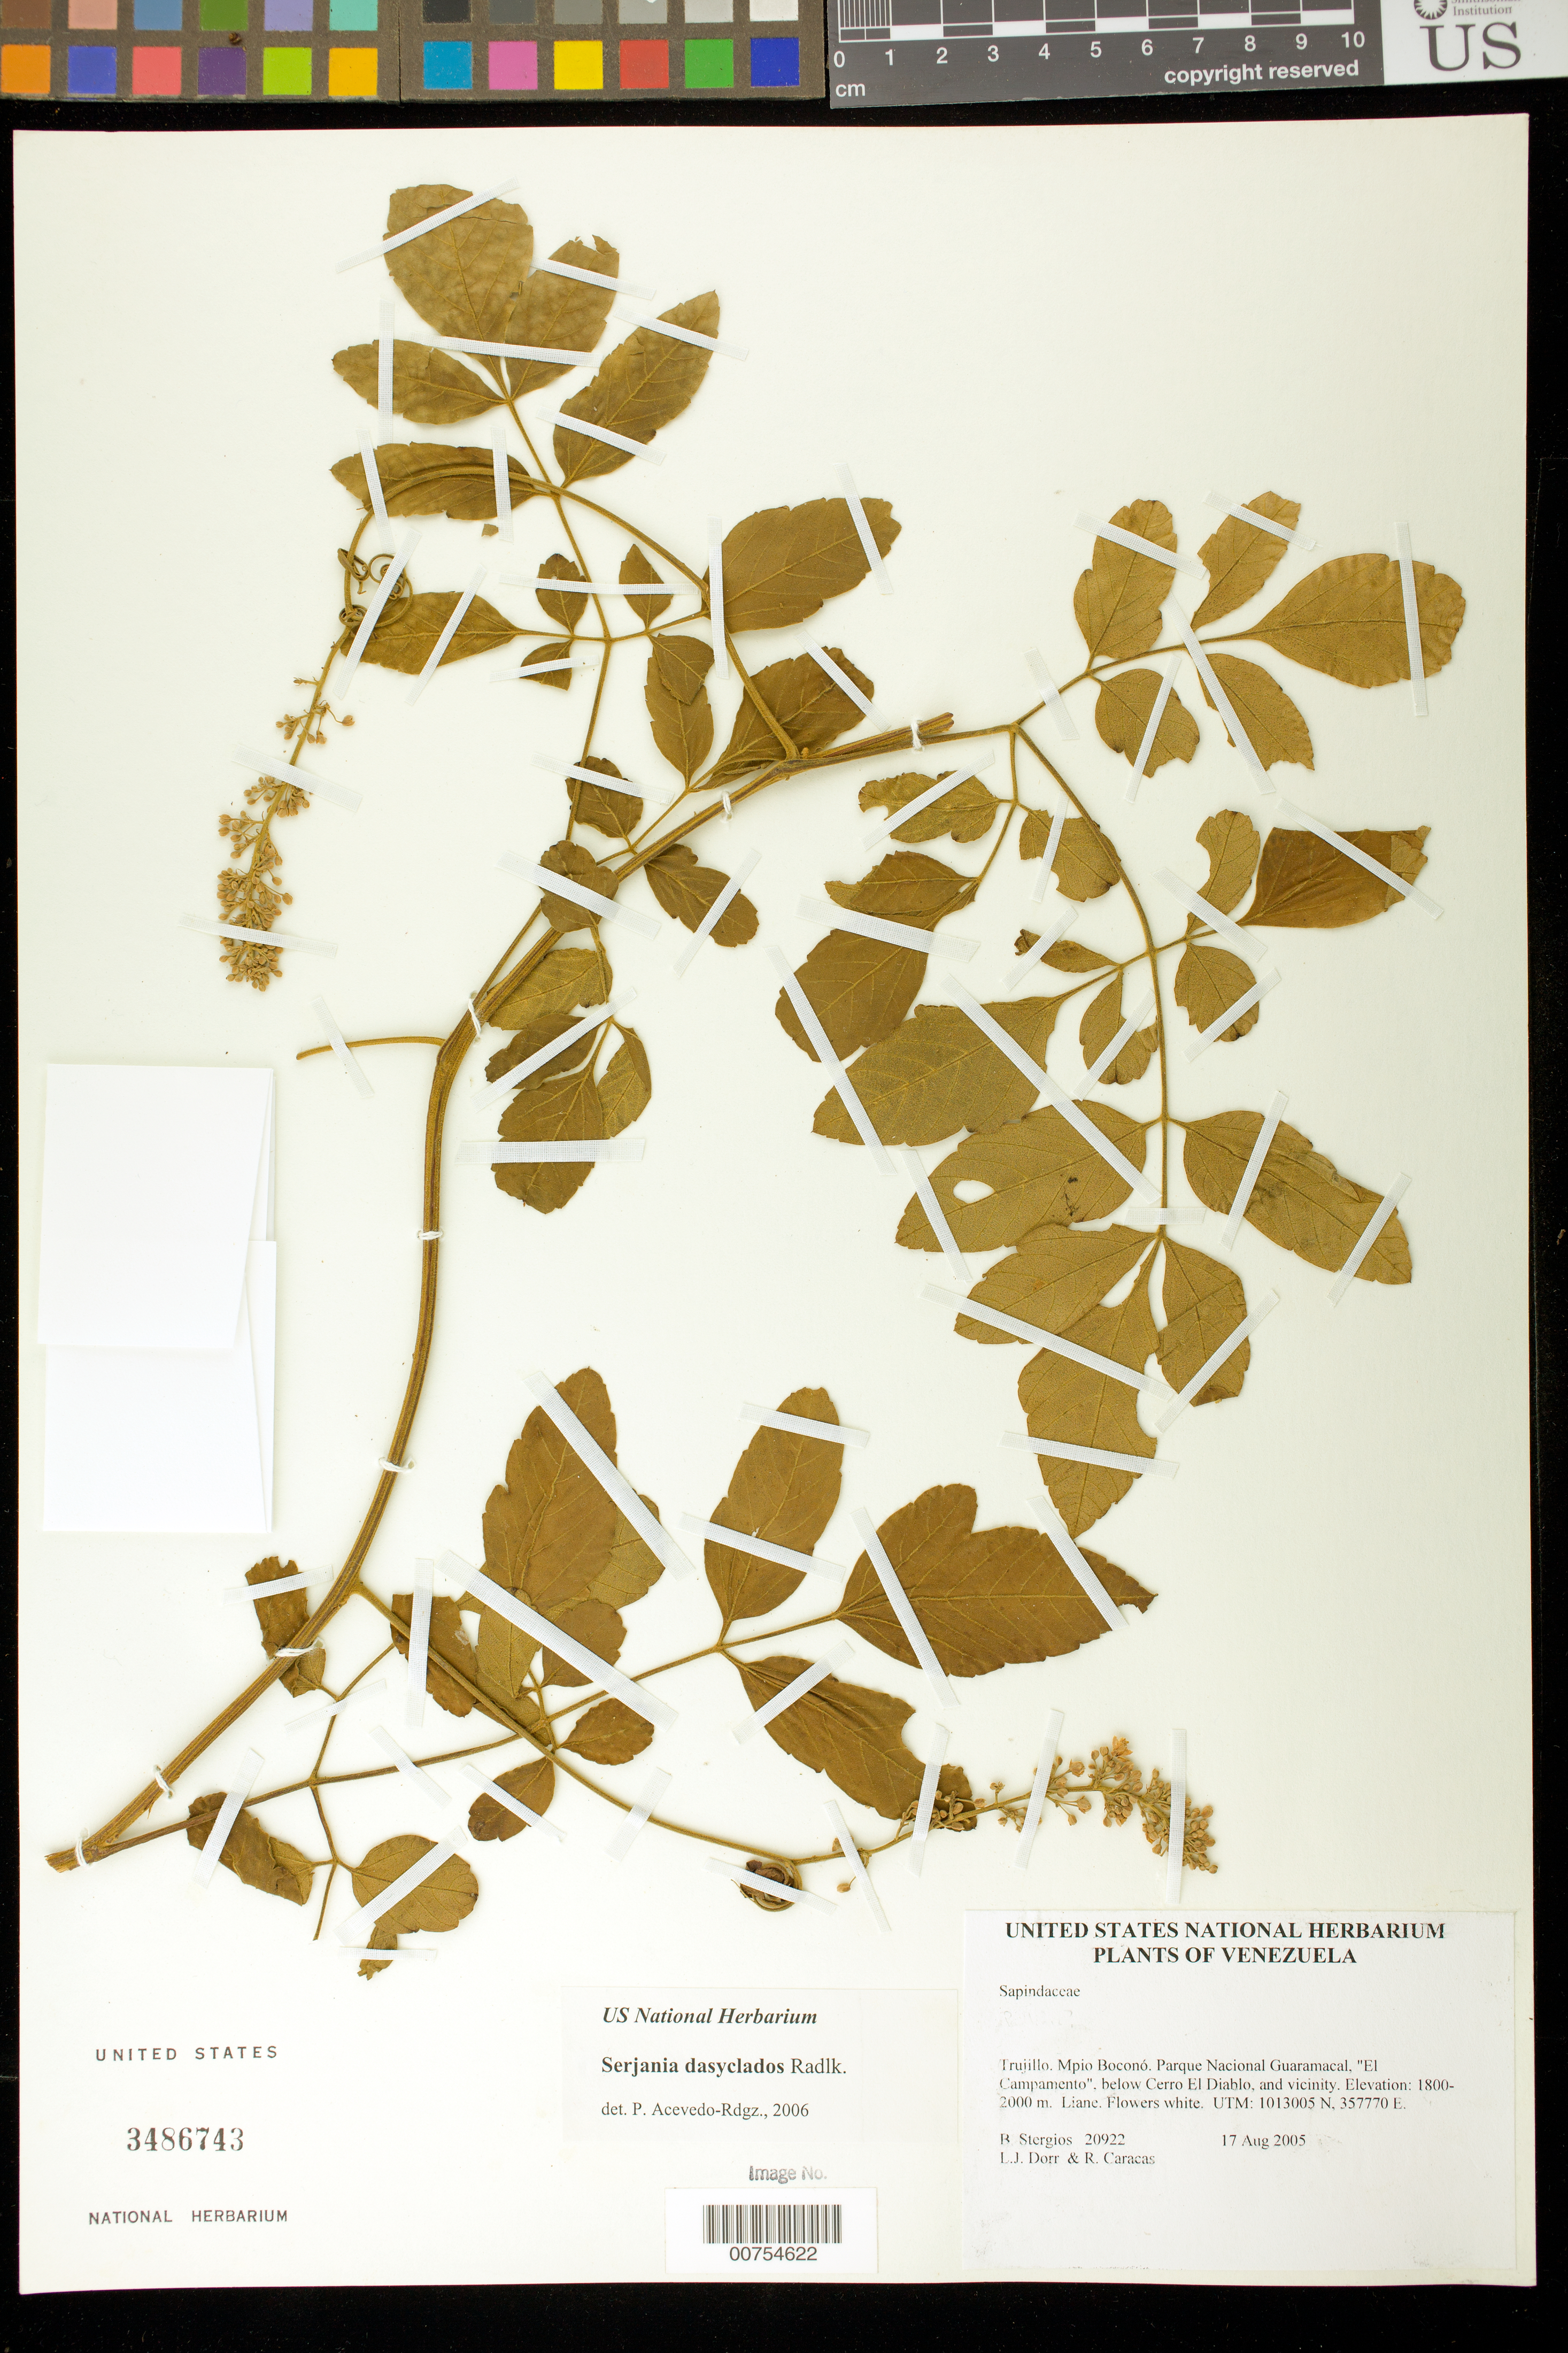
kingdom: Plantae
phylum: Tracheophyta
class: Magnoliopsida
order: Sapindales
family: Sapindaceae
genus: Serjania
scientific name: Serjania dasyclados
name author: Radlk.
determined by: Acevedo-Rodríguez, P., (BOT), Smithsonian Institution - National Museum of Natural History (UNITED STATES)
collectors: B. G. Stergios, L. J. Dorr & R. Caracas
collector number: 20922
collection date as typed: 17 Aug 2005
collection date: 2005-08-17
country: Venezuela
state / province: Trujillo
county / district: Boconó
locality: Parque Nacional Guaramacal, "El Campamento", below Cerro El Diablo, and vicinity.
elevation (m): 1800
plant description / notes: PORT, US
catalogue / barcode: US 3486743